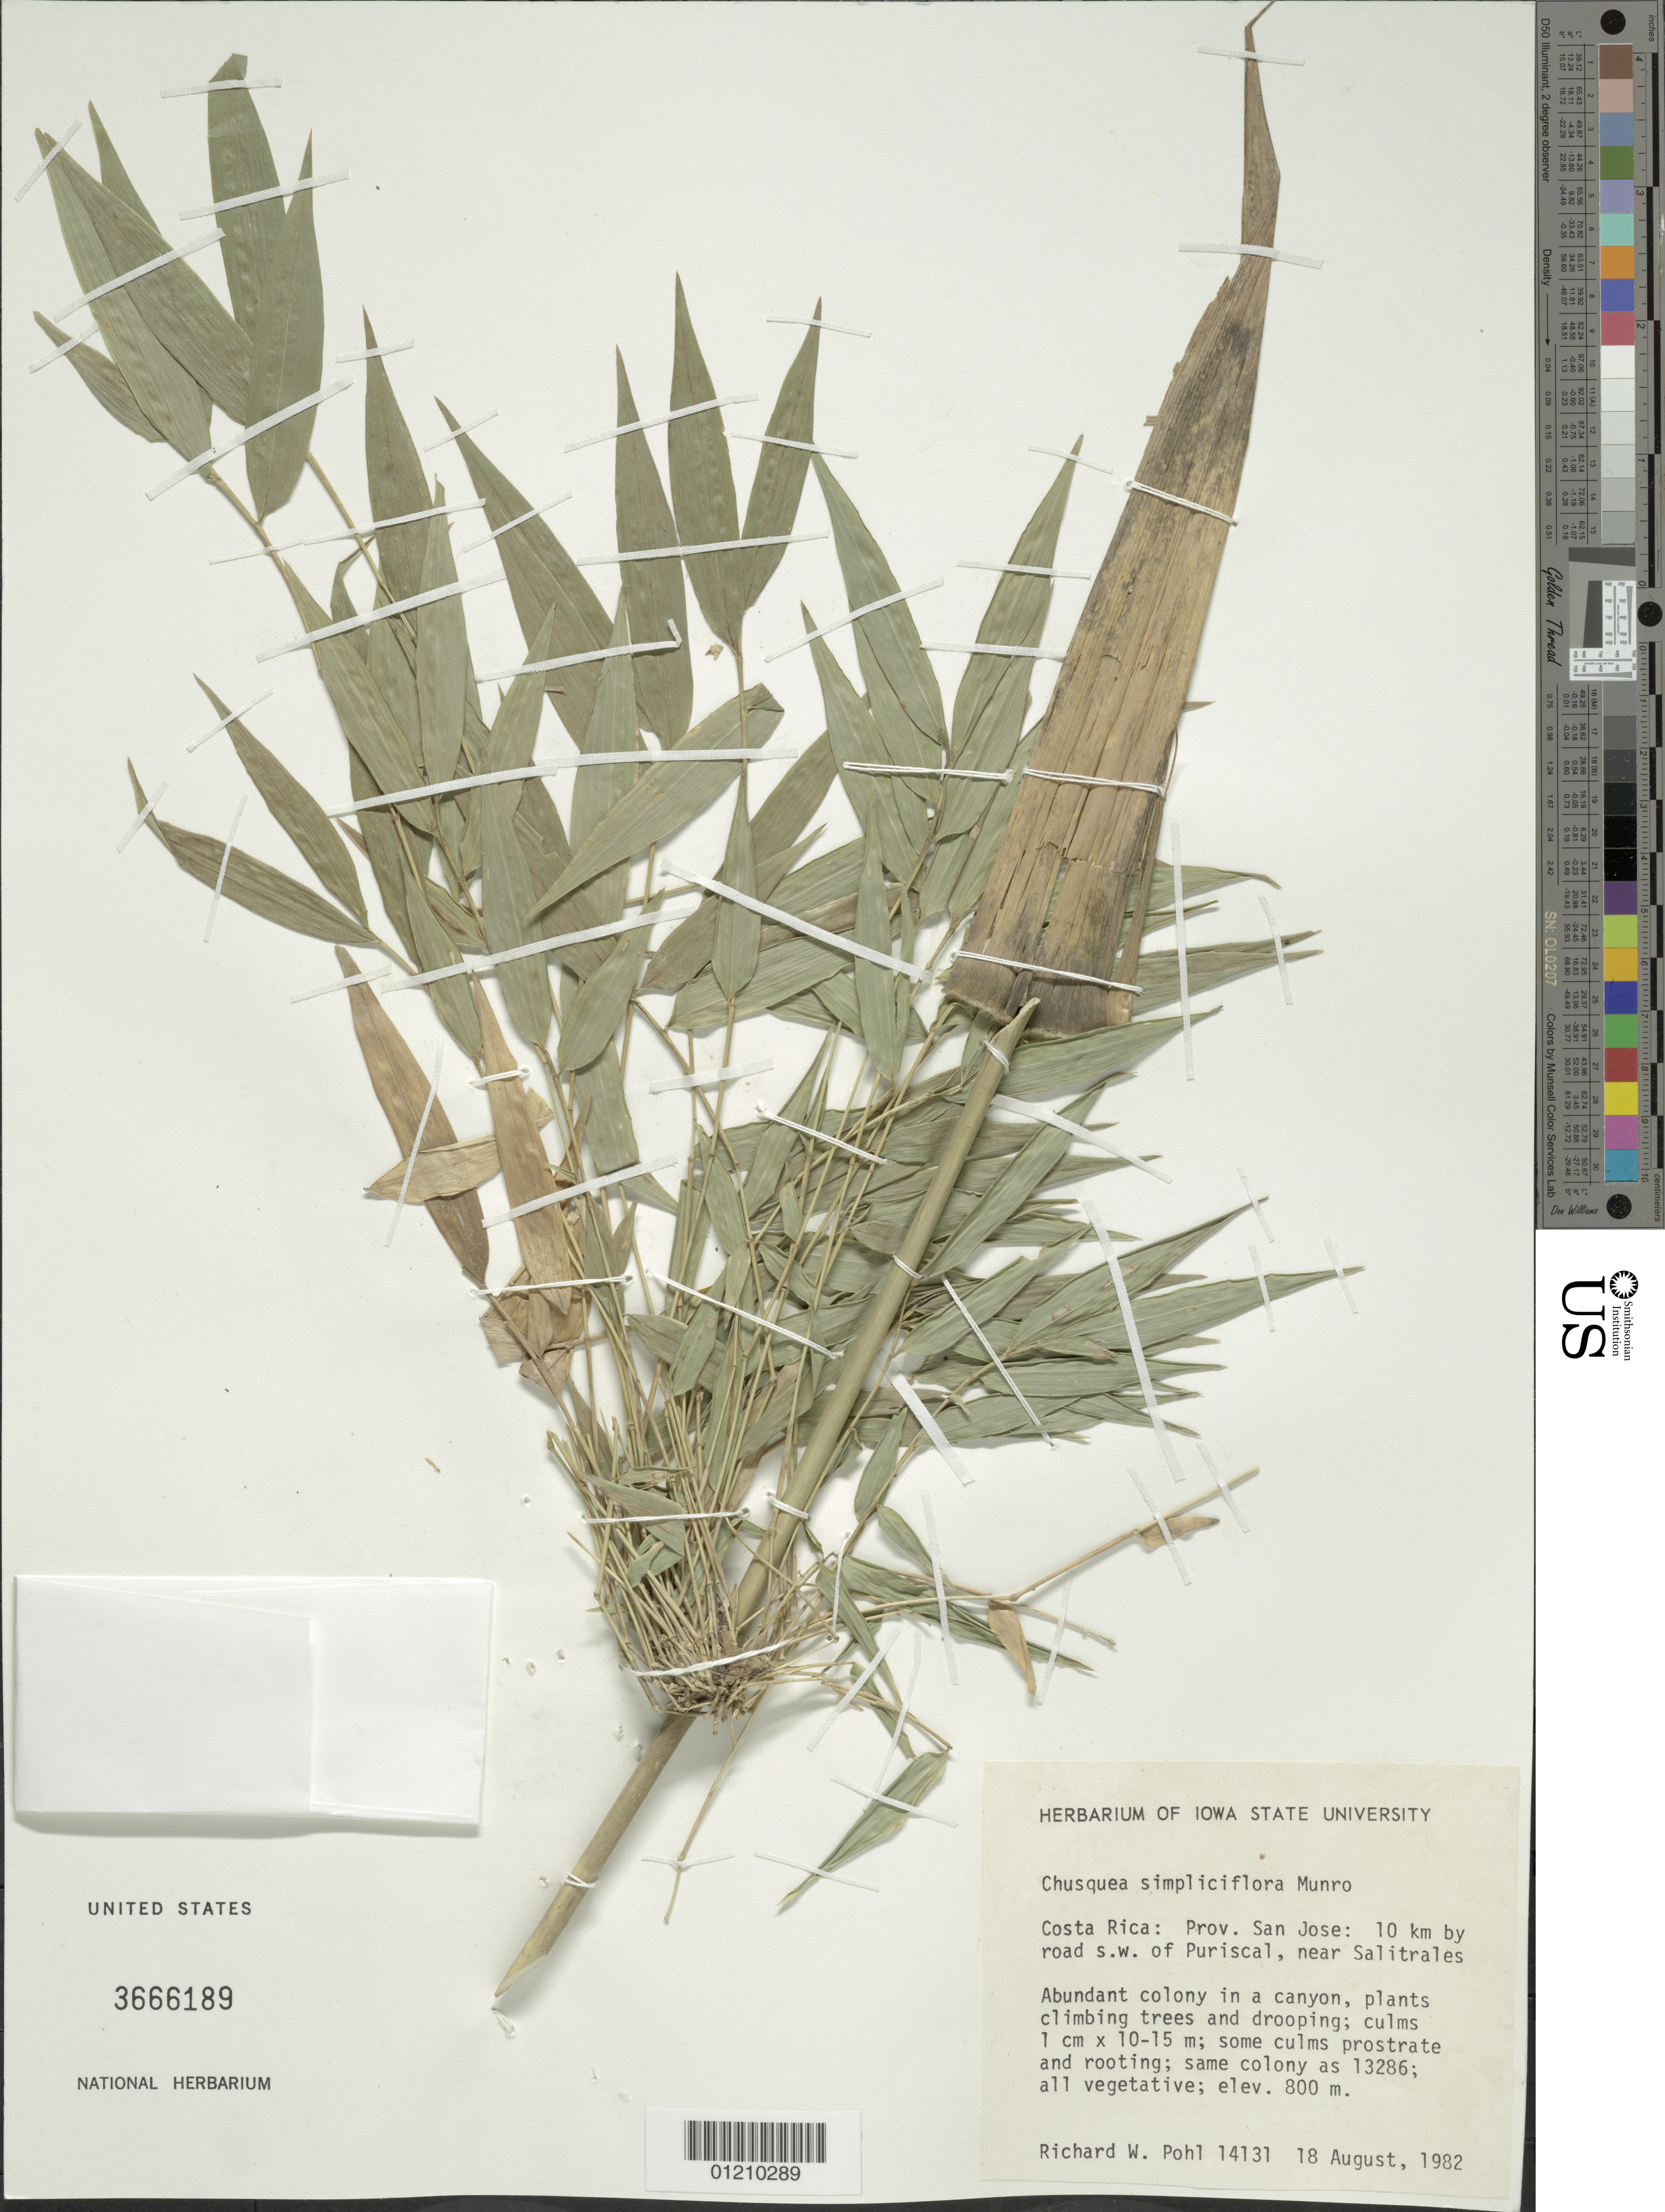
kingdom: Plantae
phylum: Tracheophyta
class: Liliopsida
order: Poales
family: Poaceae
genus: Chusquea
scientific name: Chusquea simpliciflora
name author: Munro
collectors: R. W. Pohl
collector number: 14131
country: Costa Rica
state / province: San Jose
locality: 10 km by road S. W. of Puriscal, near Salitrales.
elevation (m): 800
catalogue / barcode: US 3666189